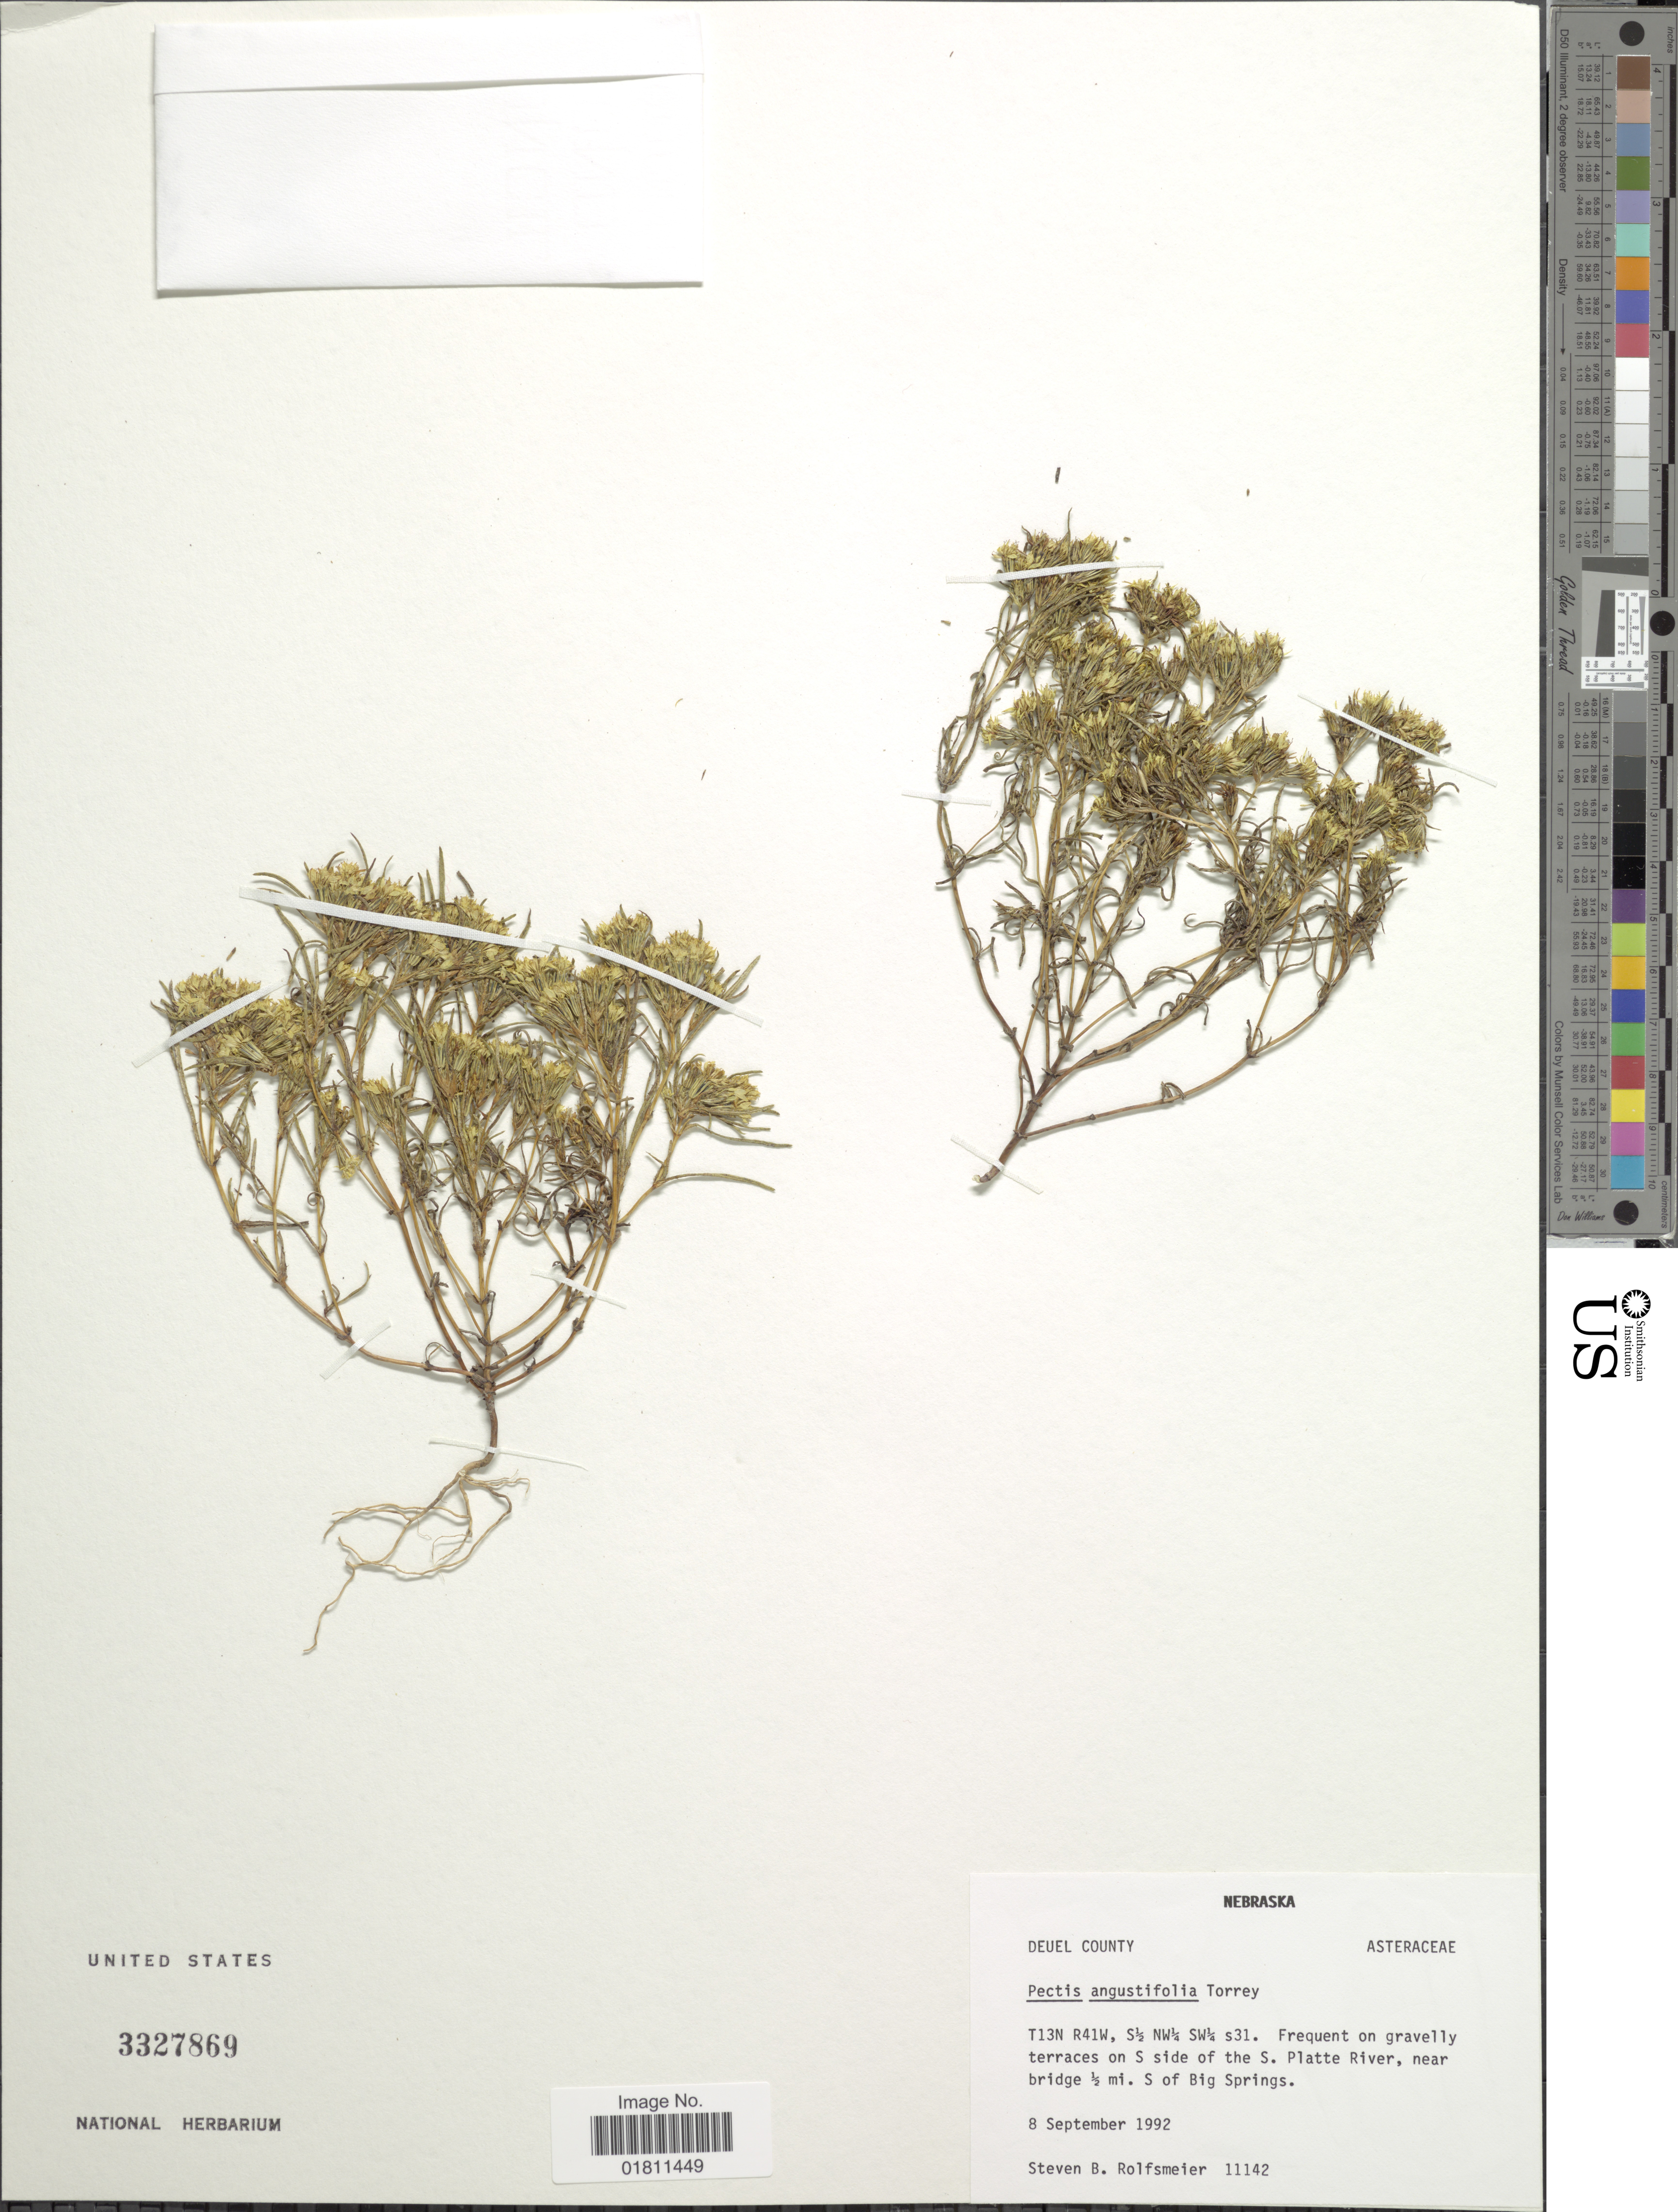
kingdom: Plantae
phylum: Tracheophyta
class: Magnoliopsida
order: Asterales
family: Asteraceae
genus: Pectis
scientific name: Pectis angustifolia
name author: Torr.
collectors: S. Rolfsmeier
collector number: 11142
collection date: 1992-09-08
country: United States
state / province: Nebraska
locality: Deuel County, T13N R41W, NW¼ SW¼ s31. Terraces on S side of the S. Platte River, near bridge ½ mi. S of Big Springs.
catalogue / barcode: US 3327869